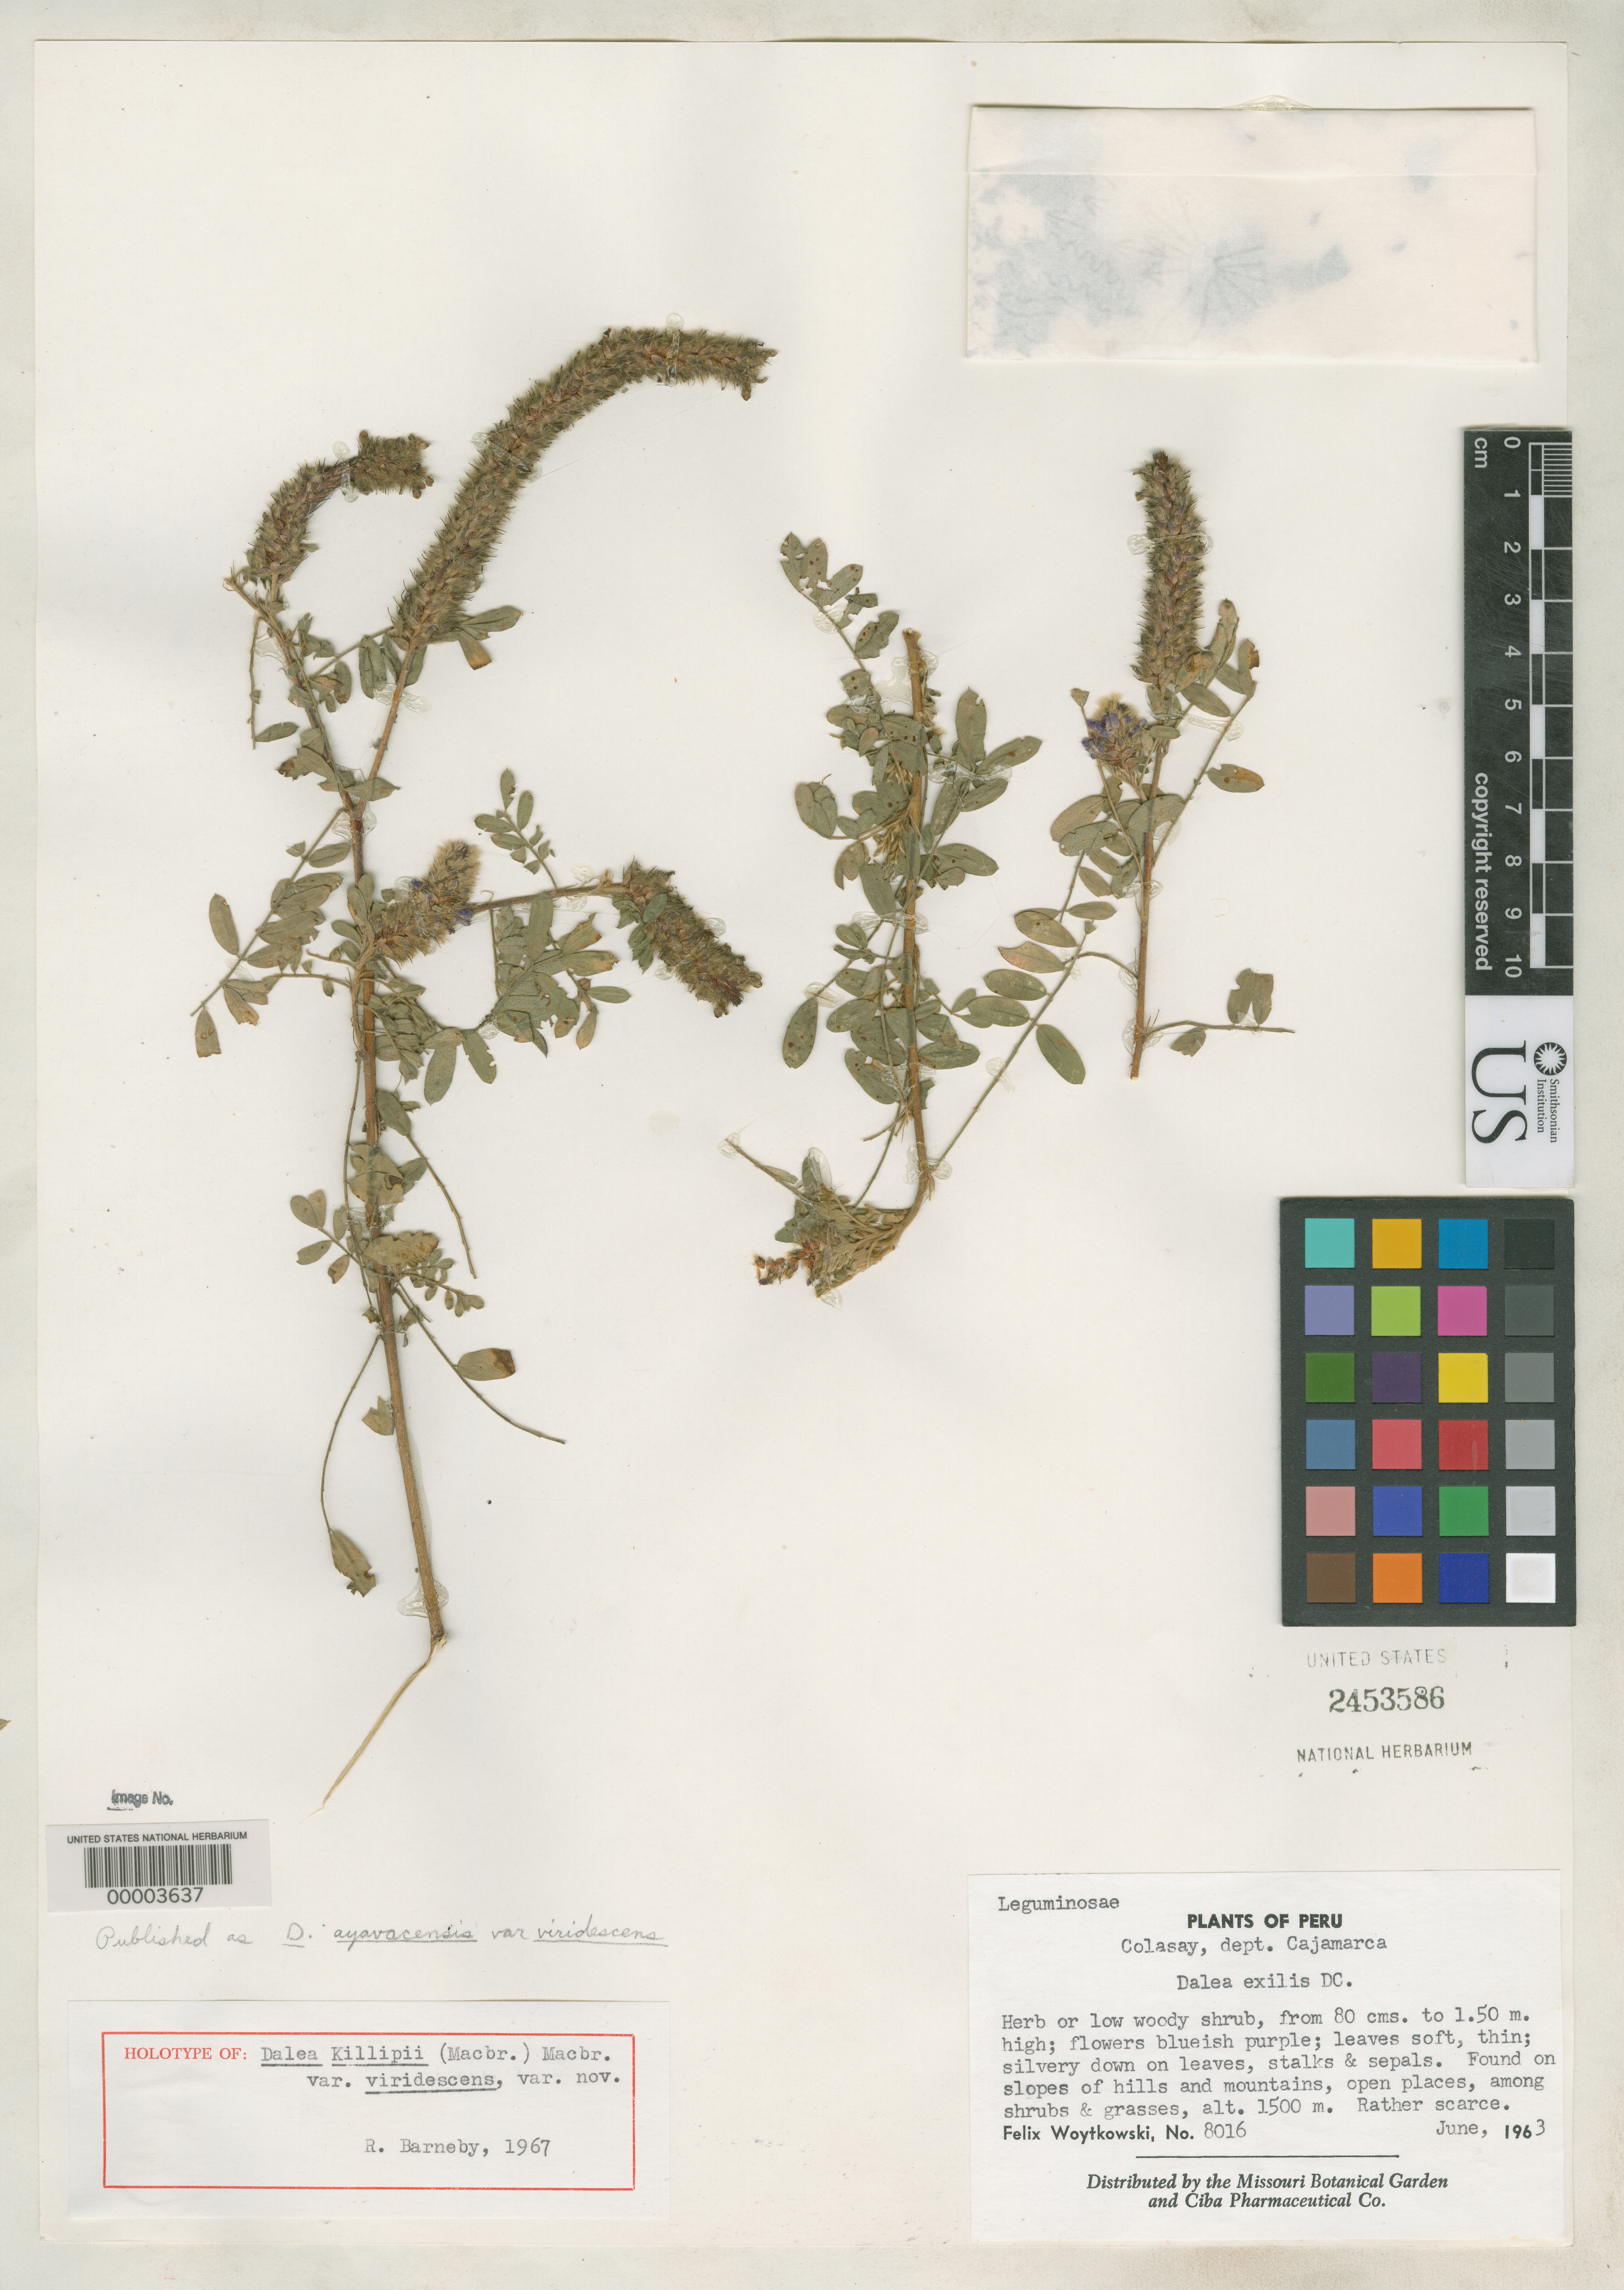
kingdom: Plantae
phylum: Tracheophyta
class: Magnoliopsida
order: Fabales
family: Fabaceae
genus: Dalea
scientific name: Dalea ayavacensis var. viridescens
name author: Barneby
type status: Holotype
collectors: F. Woytkowski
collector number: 8016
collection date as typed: Jun 1963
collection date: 1963-06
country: Peru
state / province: Cajamarca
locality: Colasay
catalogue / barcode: US 2453586